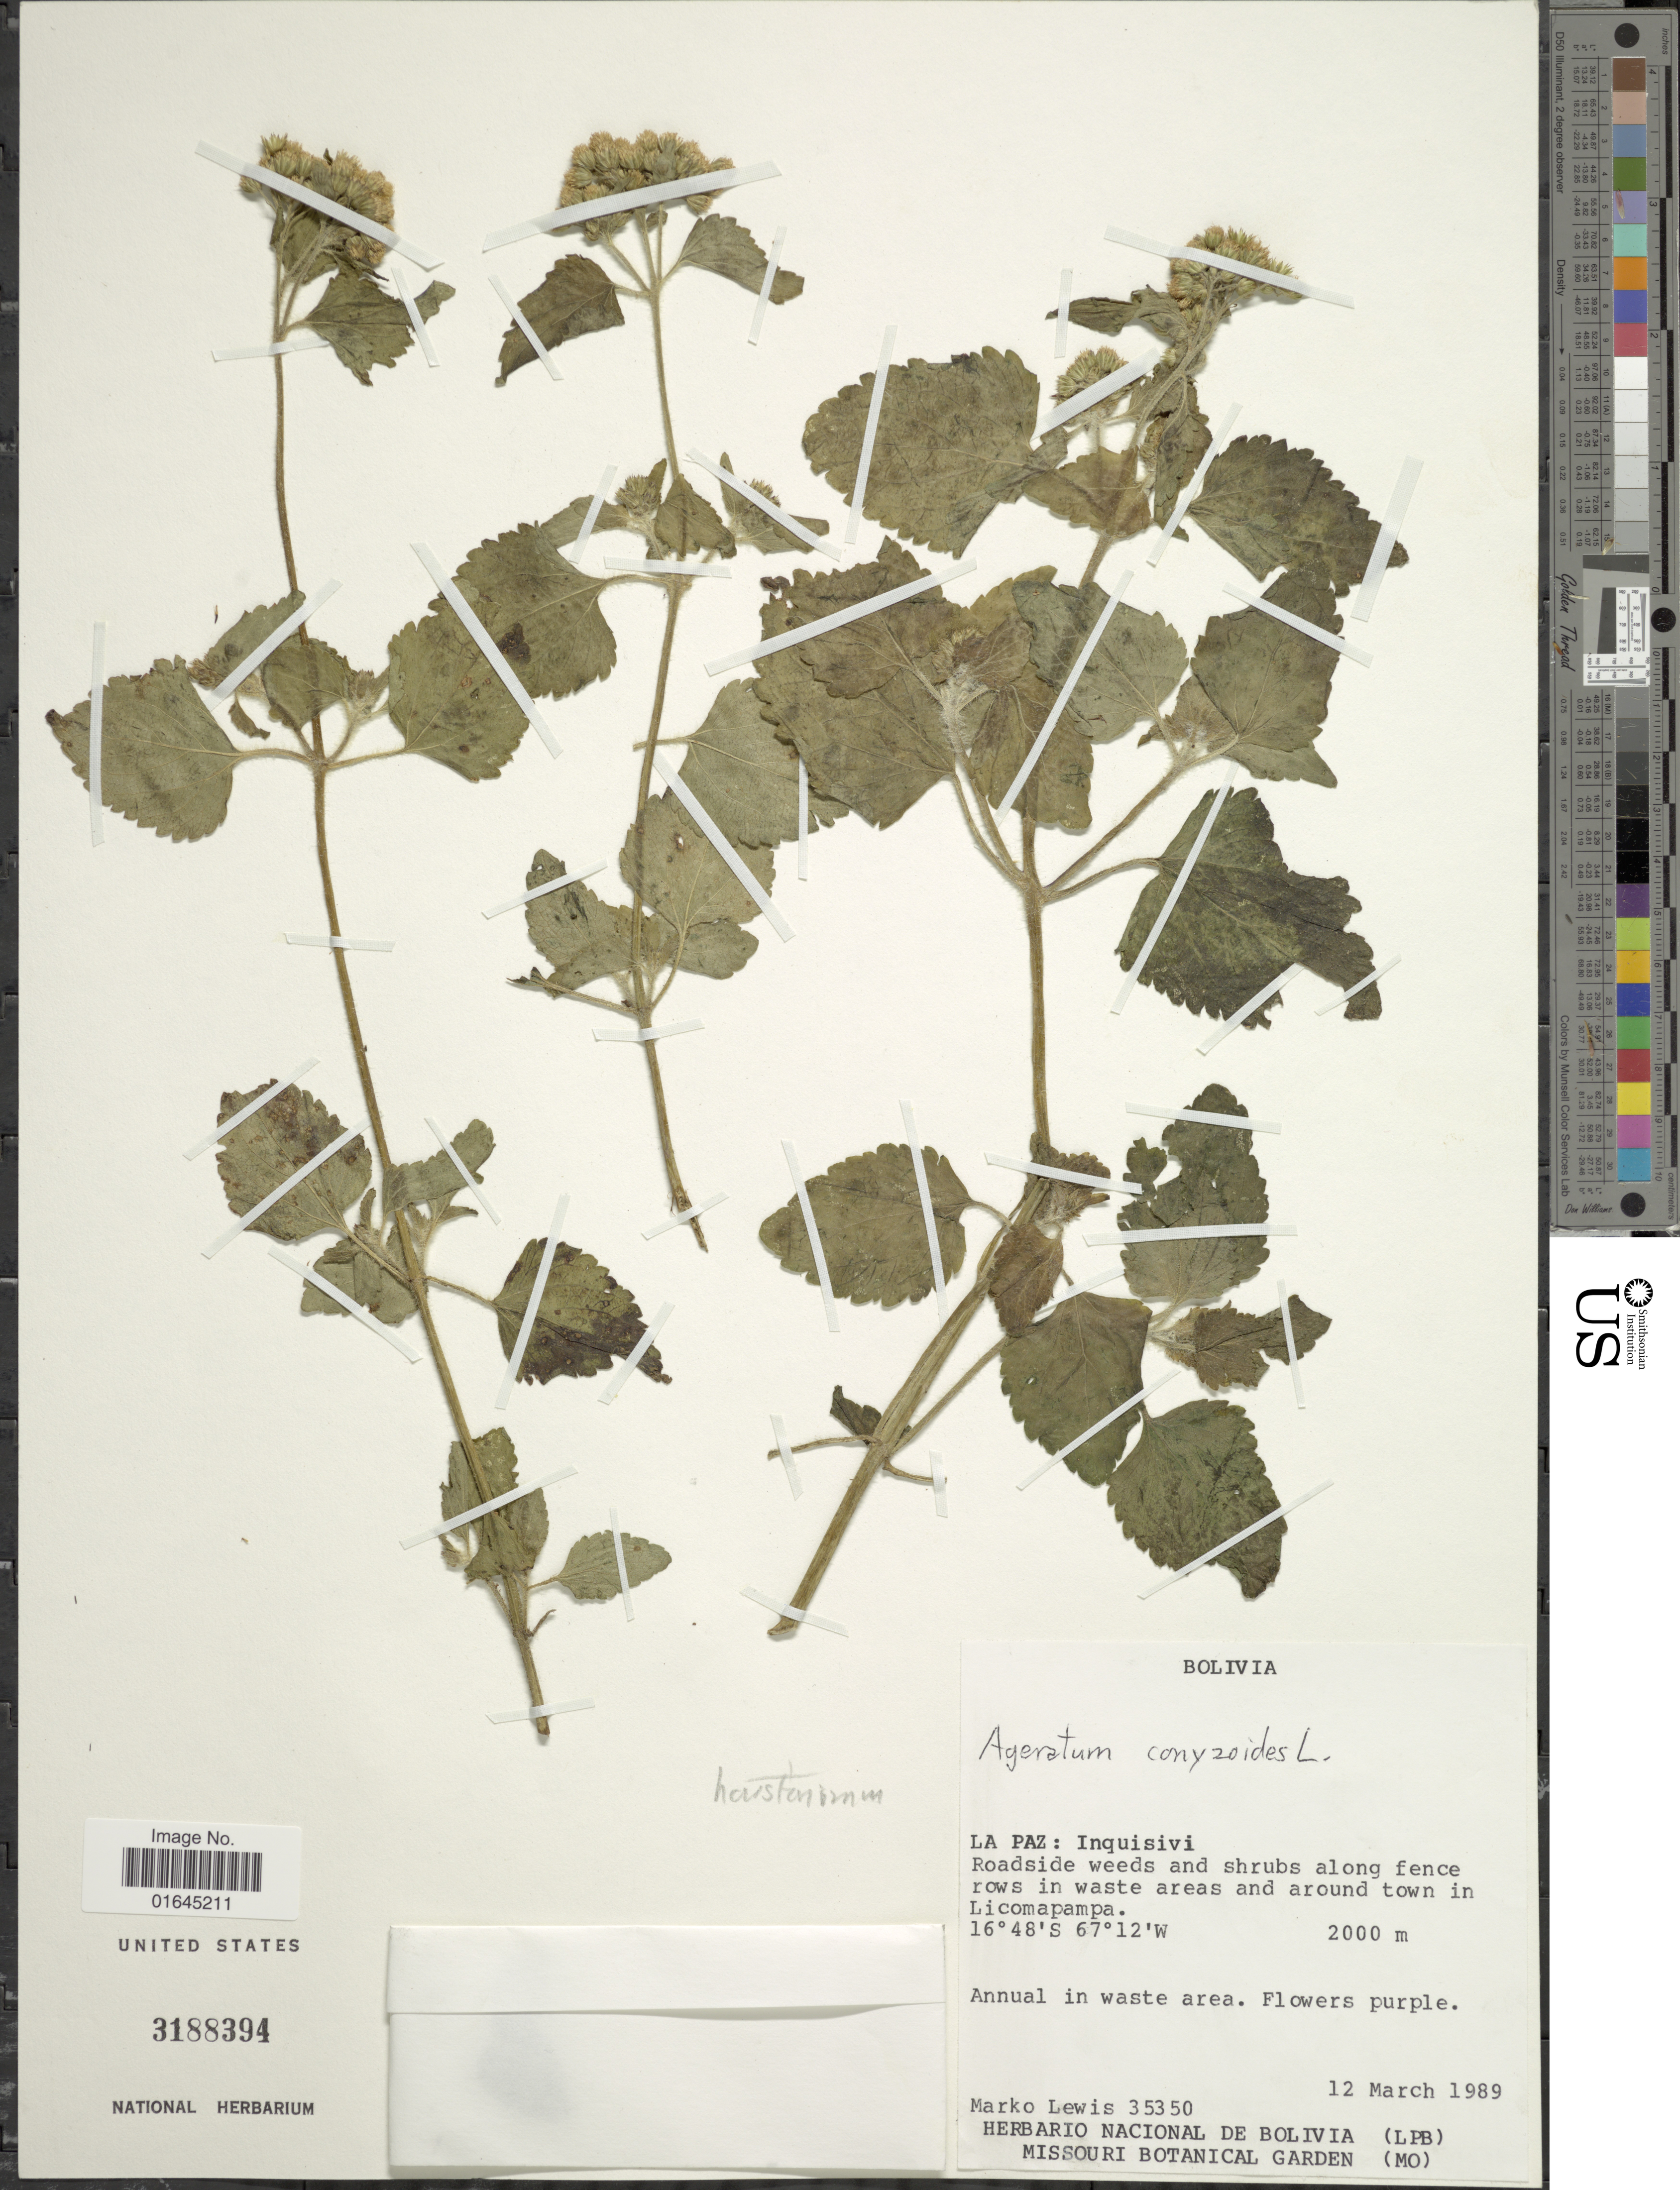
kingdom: Plantae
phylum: Tracheophyta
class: Magnoliopsida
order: Asterales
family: Asteraceae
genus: Ageratum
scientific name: Ageratum houstonianum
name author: Mill.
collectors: M. A. Lewis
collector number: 35350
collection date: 1989-03-12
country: Bolivia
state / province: La Paz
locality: Inquisivi, roadside weeds and shrubs along fence rows in waste areas and around town in Licomapampa.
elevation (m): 2000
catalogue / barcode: US 3188394